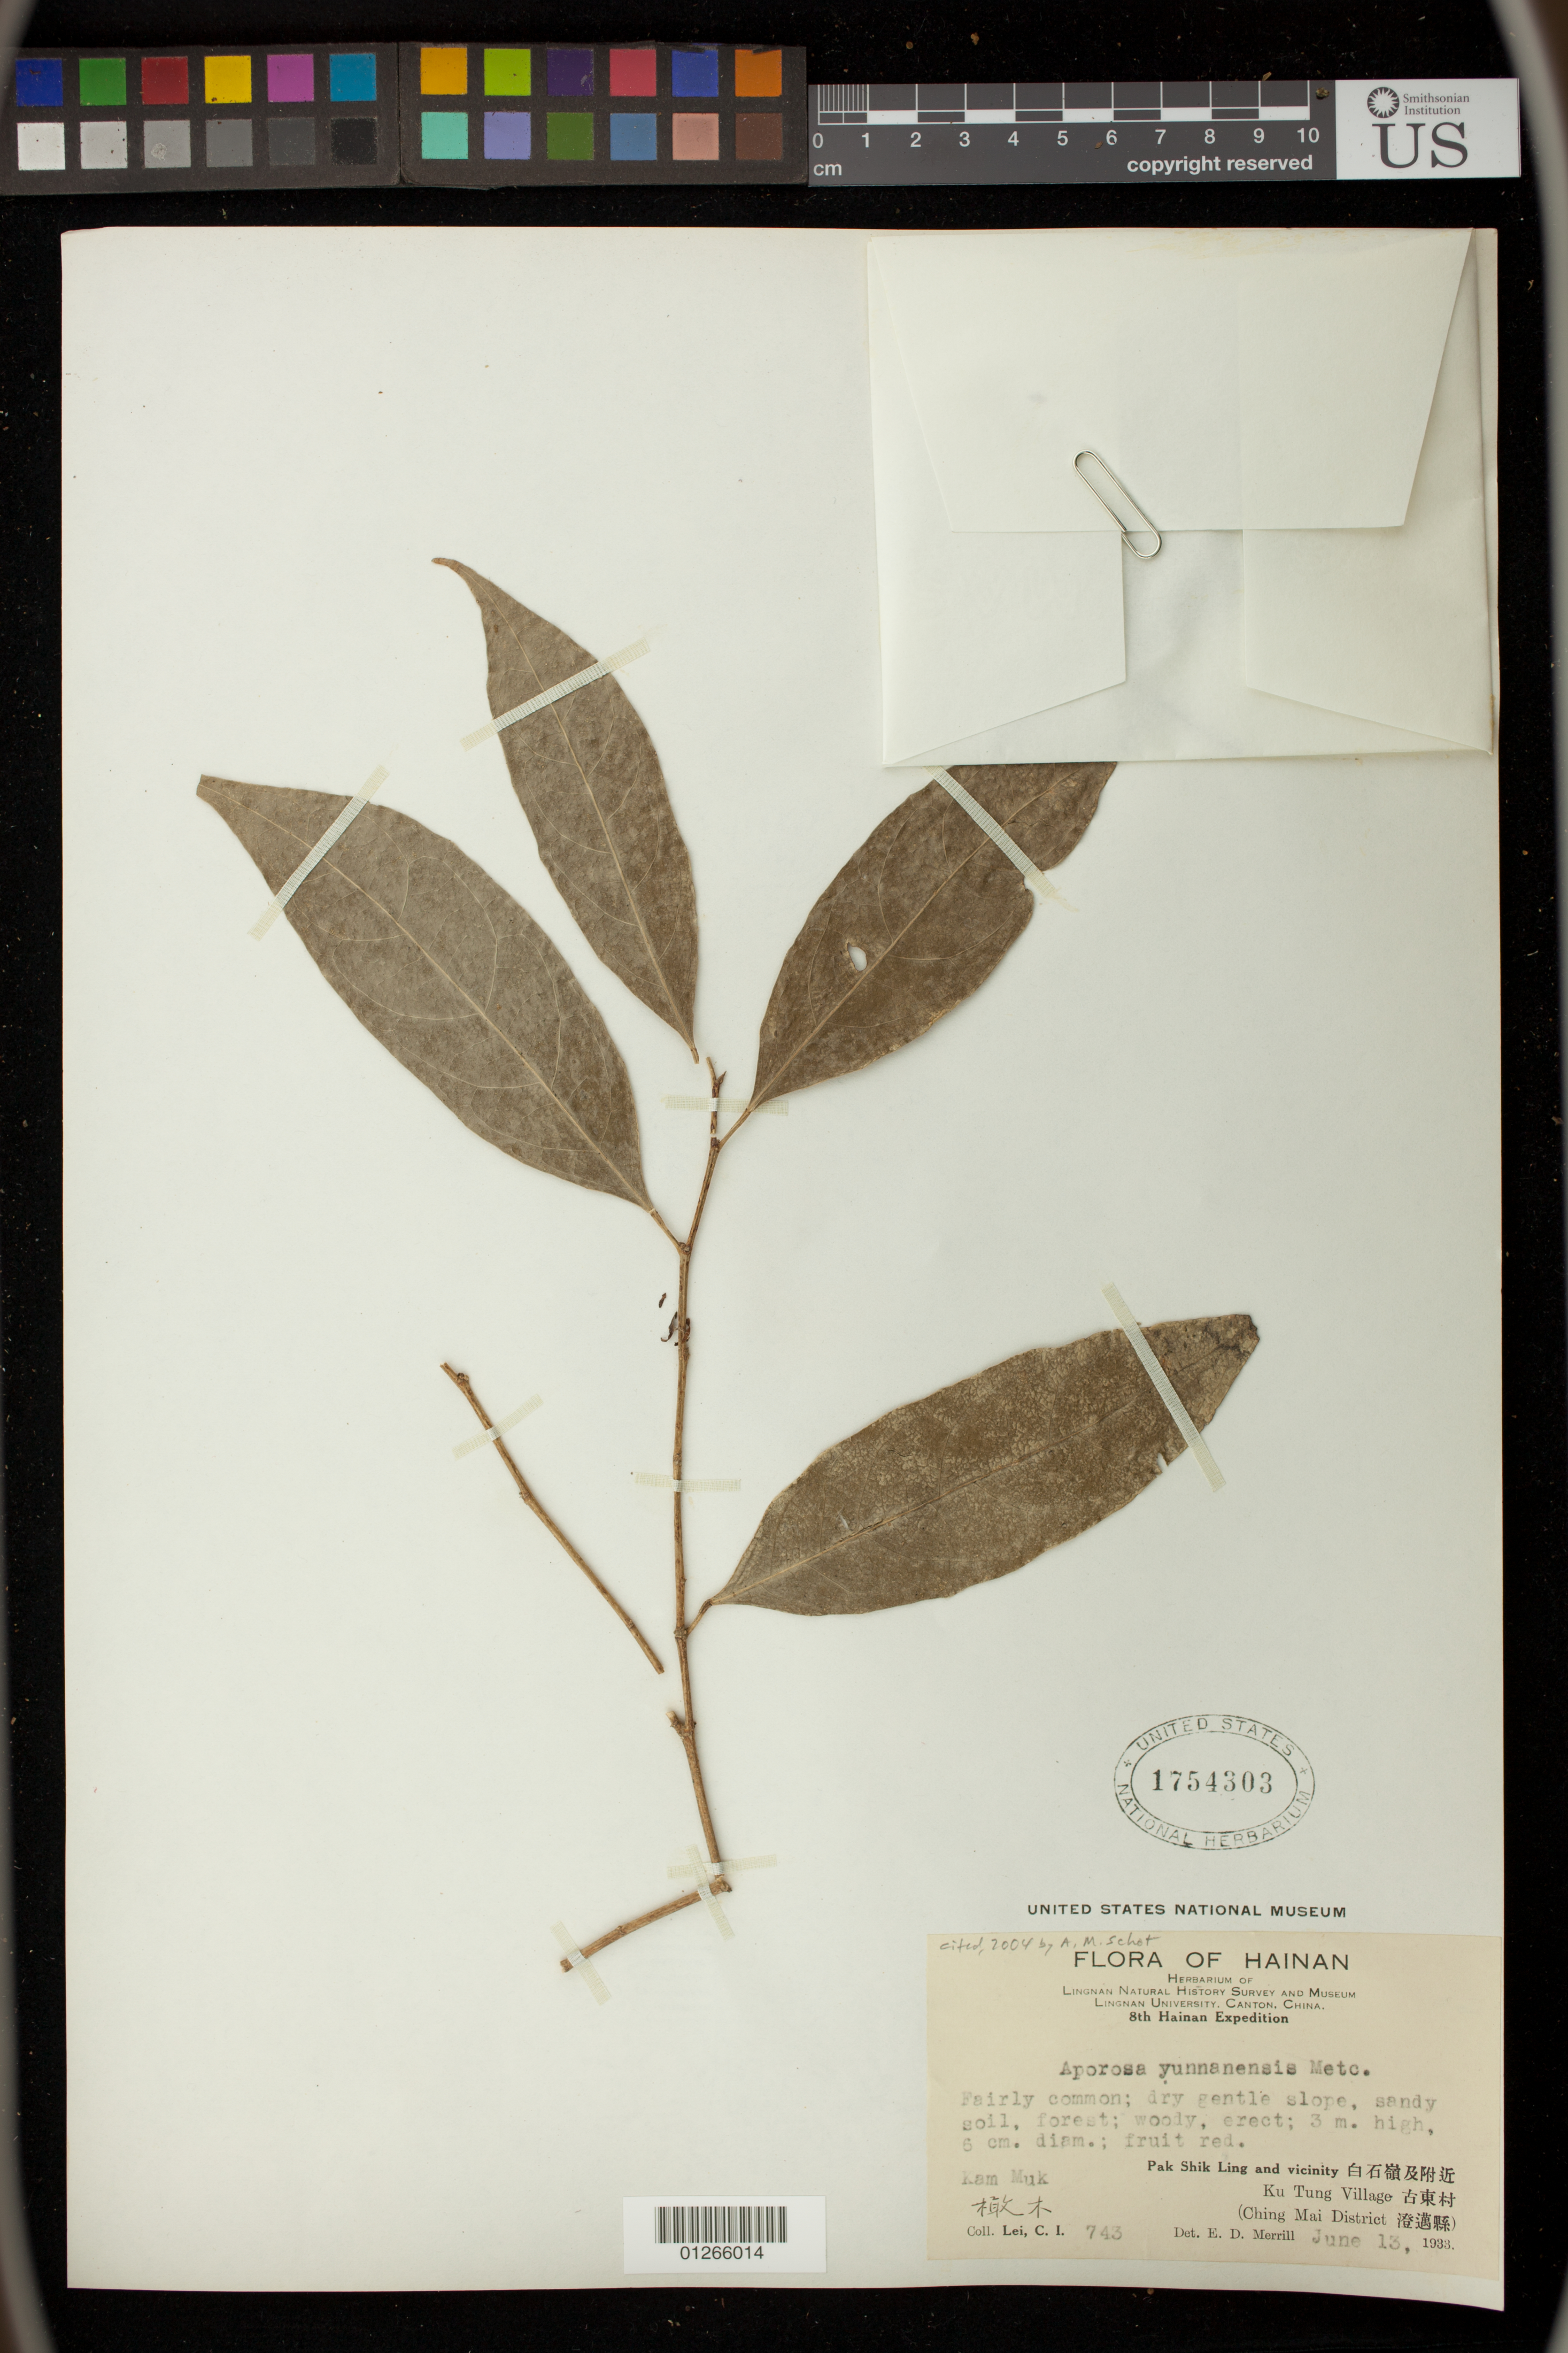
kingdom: Plantae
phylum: Tracheophyta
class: Magnoliopsida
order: Malpighiales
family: Phyllanthaceae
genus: Aporosa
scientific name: Aporosa yunnanensis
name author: (Pax & K. Hoffm.) F.P. Metcalf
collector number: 743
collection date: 1933-06-13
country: China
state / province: Hainan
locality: Pak Shik Ling and vicinity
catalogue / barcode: US 1754303